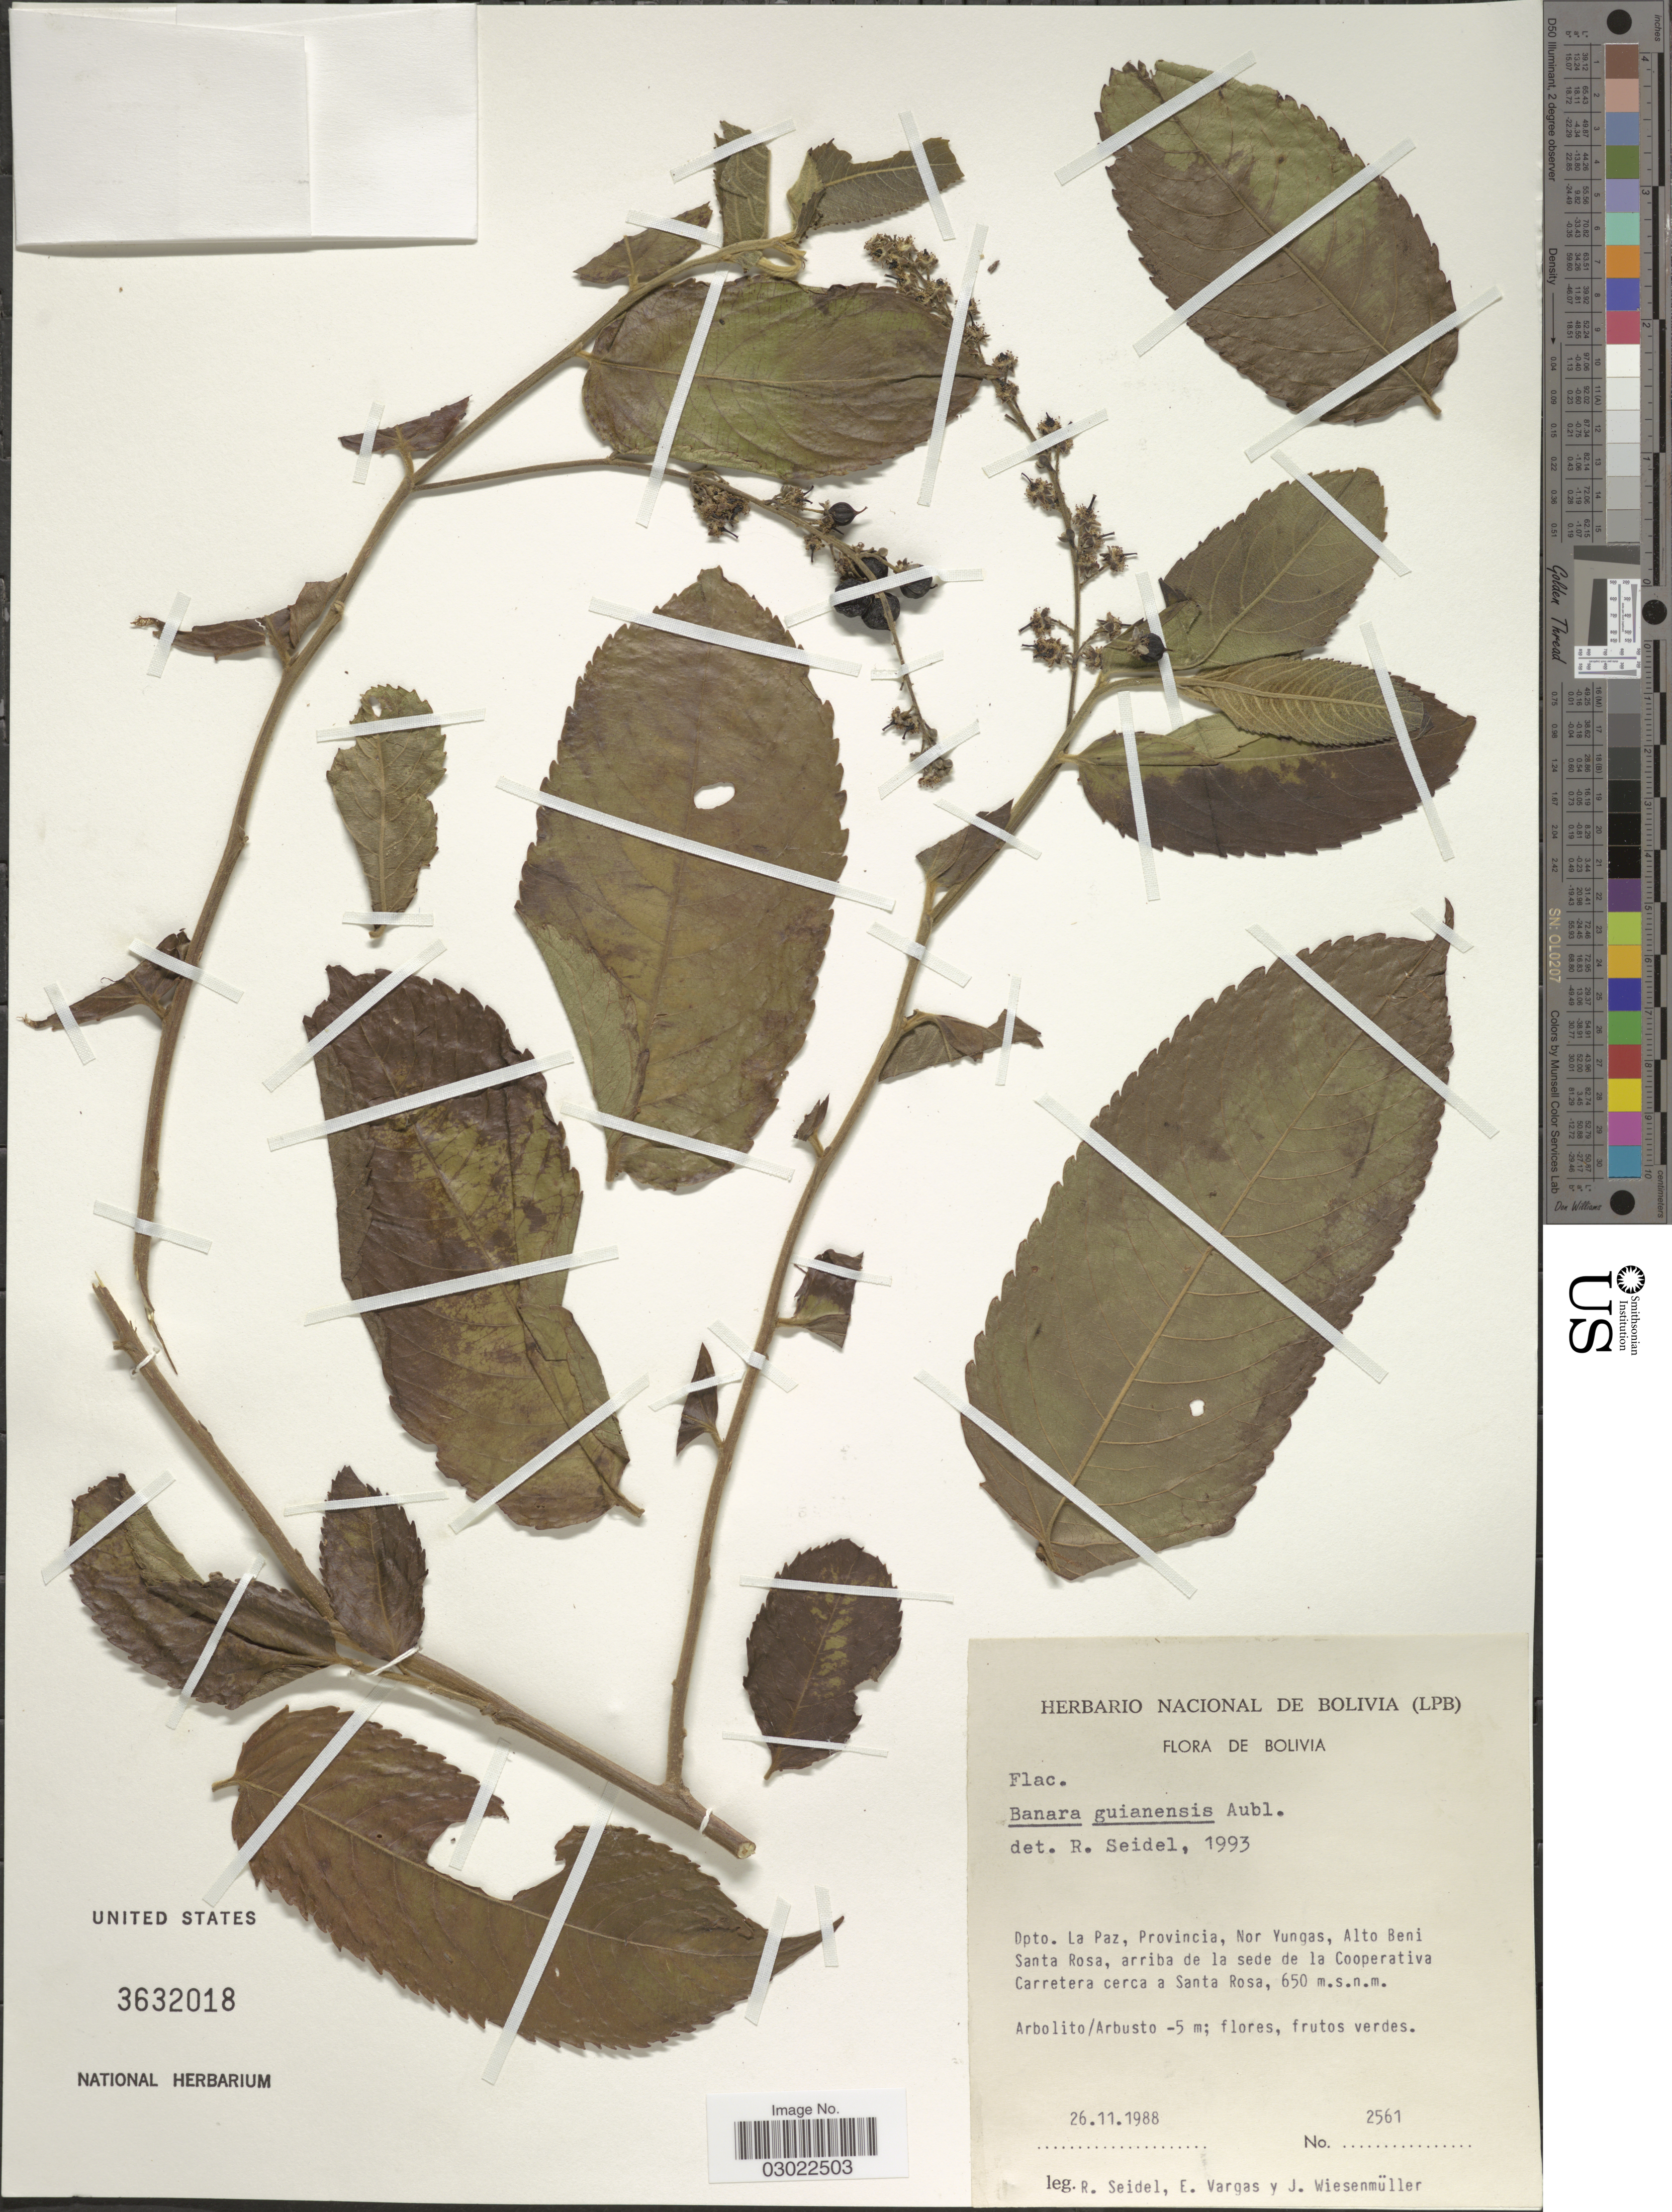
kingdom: Plantae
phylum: Tracheophyta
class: Magnoliopsida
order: Malpighiales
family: Salicaceae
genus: Banara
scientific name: Banara guianensis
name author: Aubl.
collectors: R. Seidel, E. Vargas & J. Wiesenmüller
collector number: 2561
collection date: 1988-11-26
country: Bolivia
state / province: La Paz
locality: Dpto. La Paz, Provincia, Nor Yungas, Alto Beni, Santo Rosa, arriba de la sede de la Cooperativa Carretera cerca a Santa Rosa.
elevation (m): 650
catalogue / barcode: US 3632018